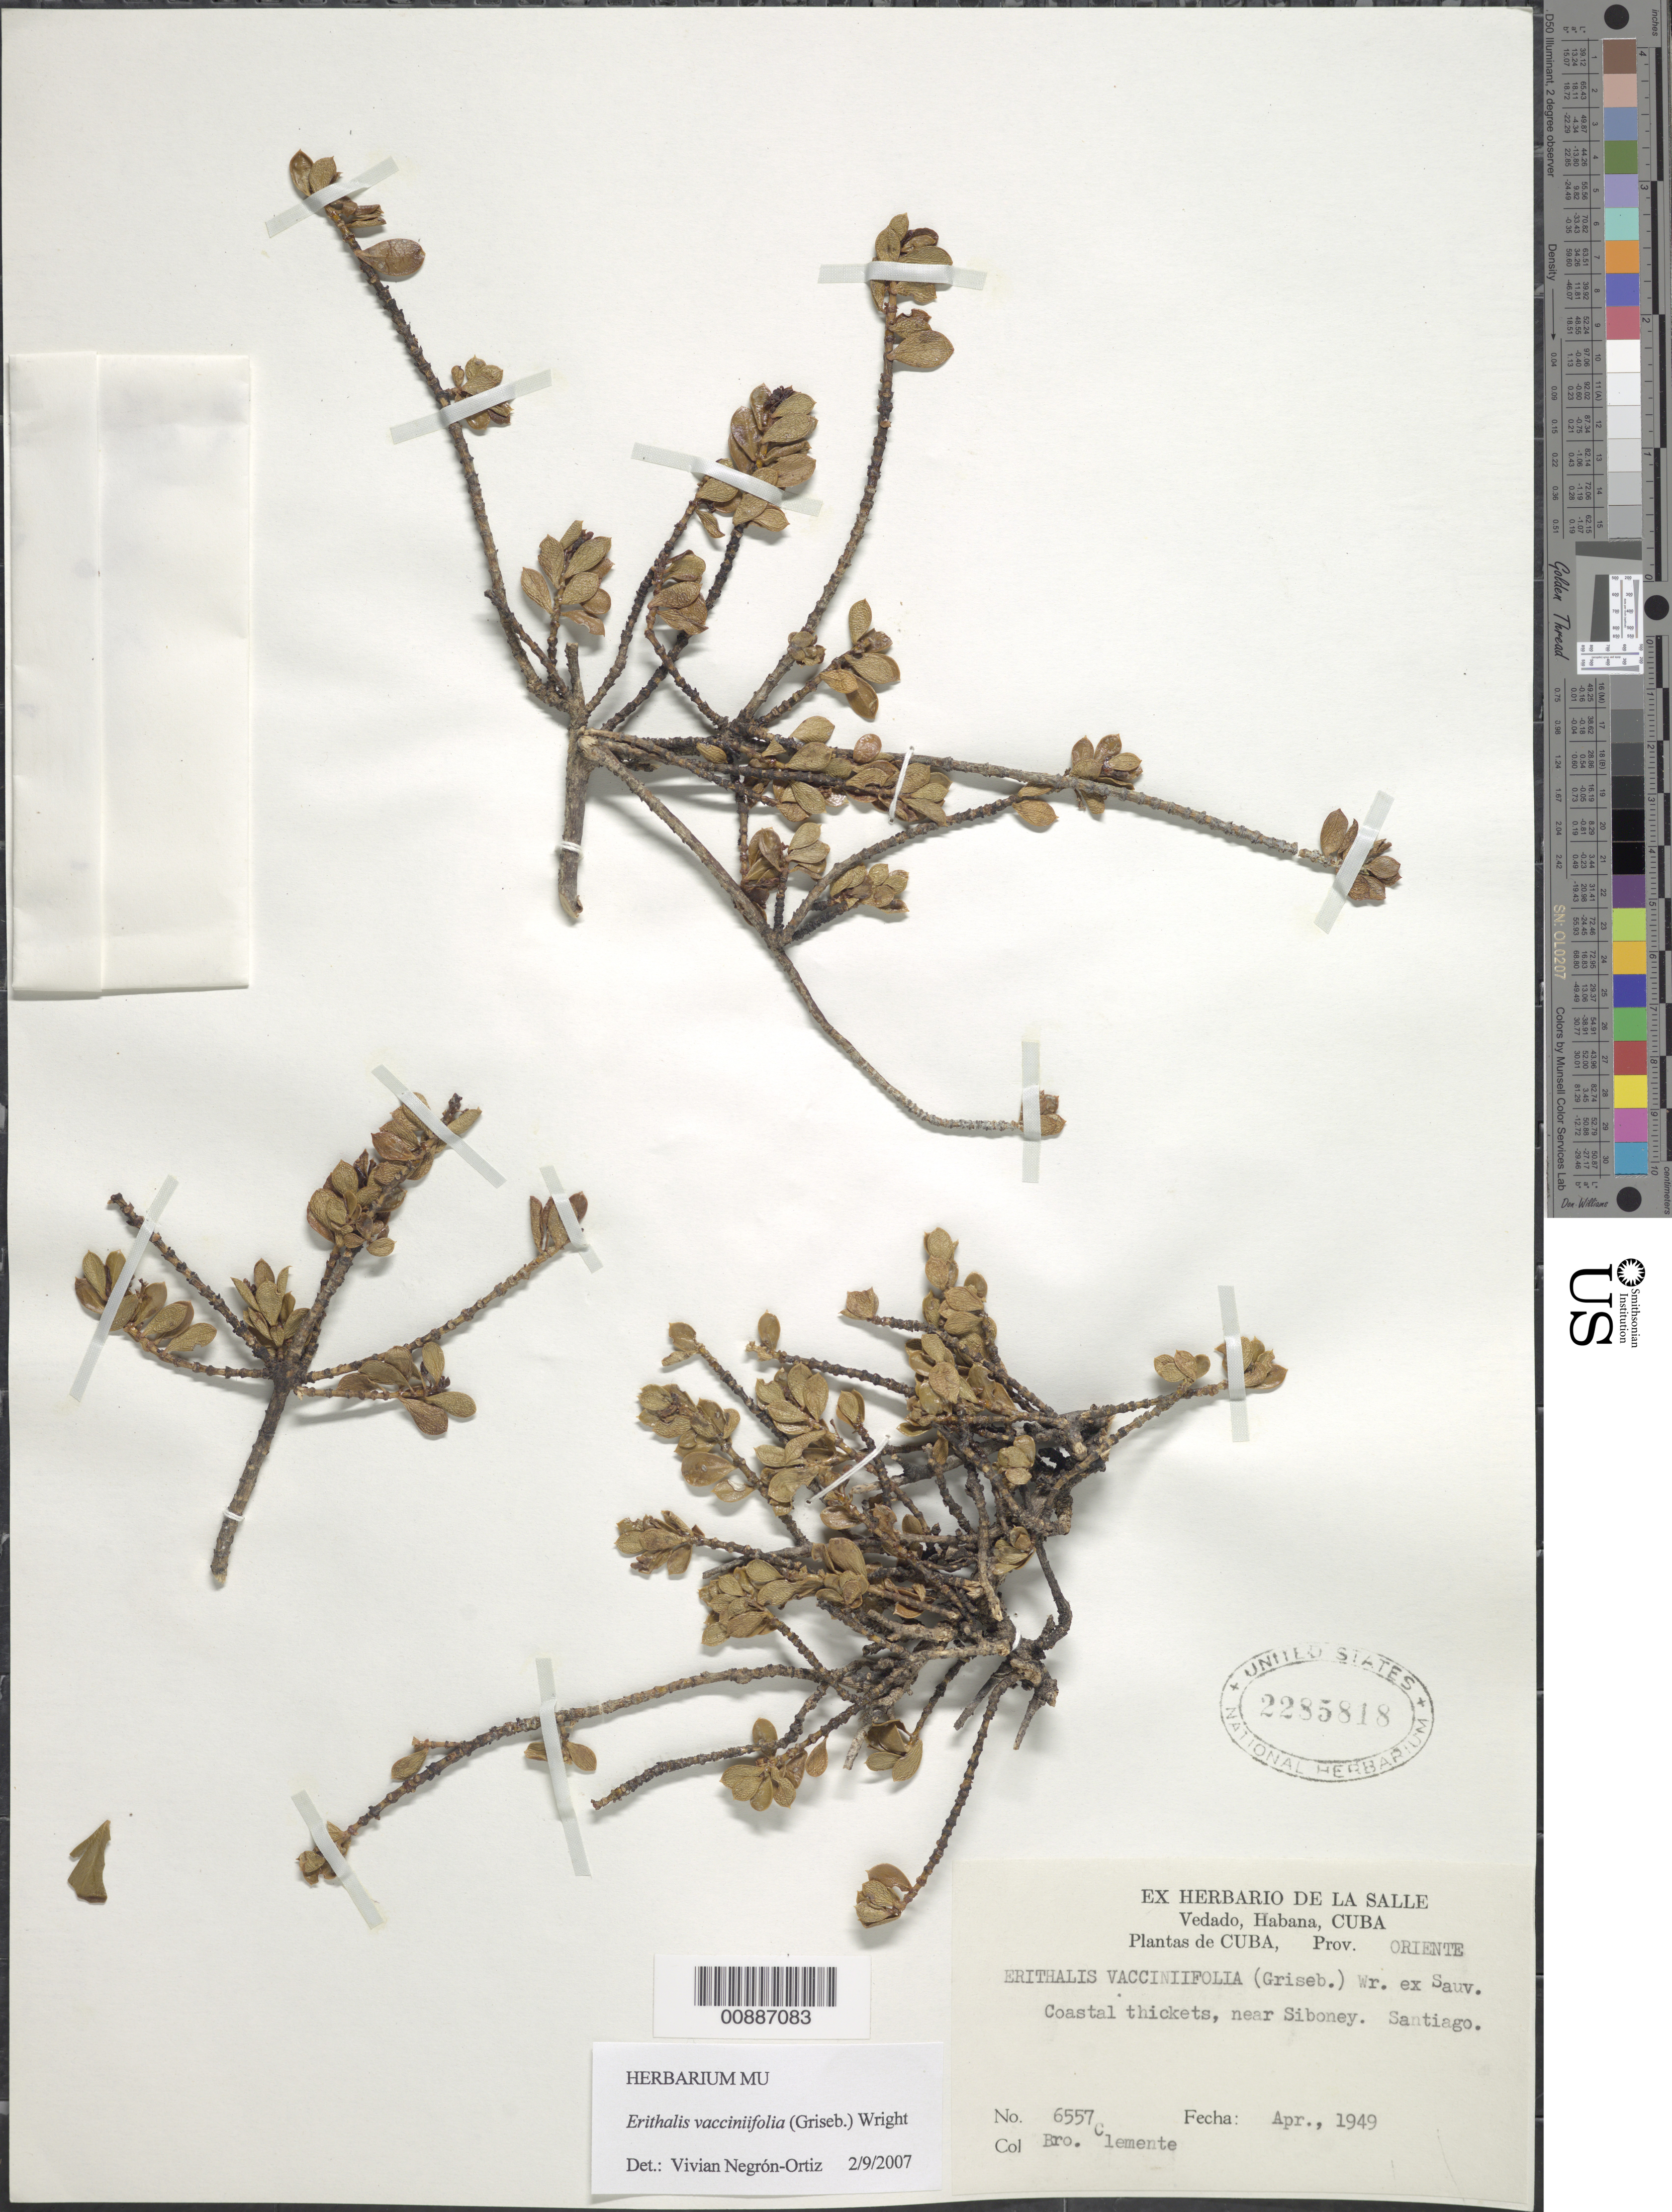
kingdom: Plantae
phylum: Tracheophyta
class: Magnoliopsida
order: Gentianales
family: Rubiaceae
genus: Erithalis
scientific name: Erithalis vacciniifolia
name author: (Griseb.) C. Wright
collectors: Bro. Clemente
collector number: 6557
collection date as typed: Apr 1949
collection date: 1949-04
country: Cuba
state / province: Oriente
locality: Coastal, near Siboney. Santiago.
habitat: Coastal thickets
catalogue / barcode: US 228518